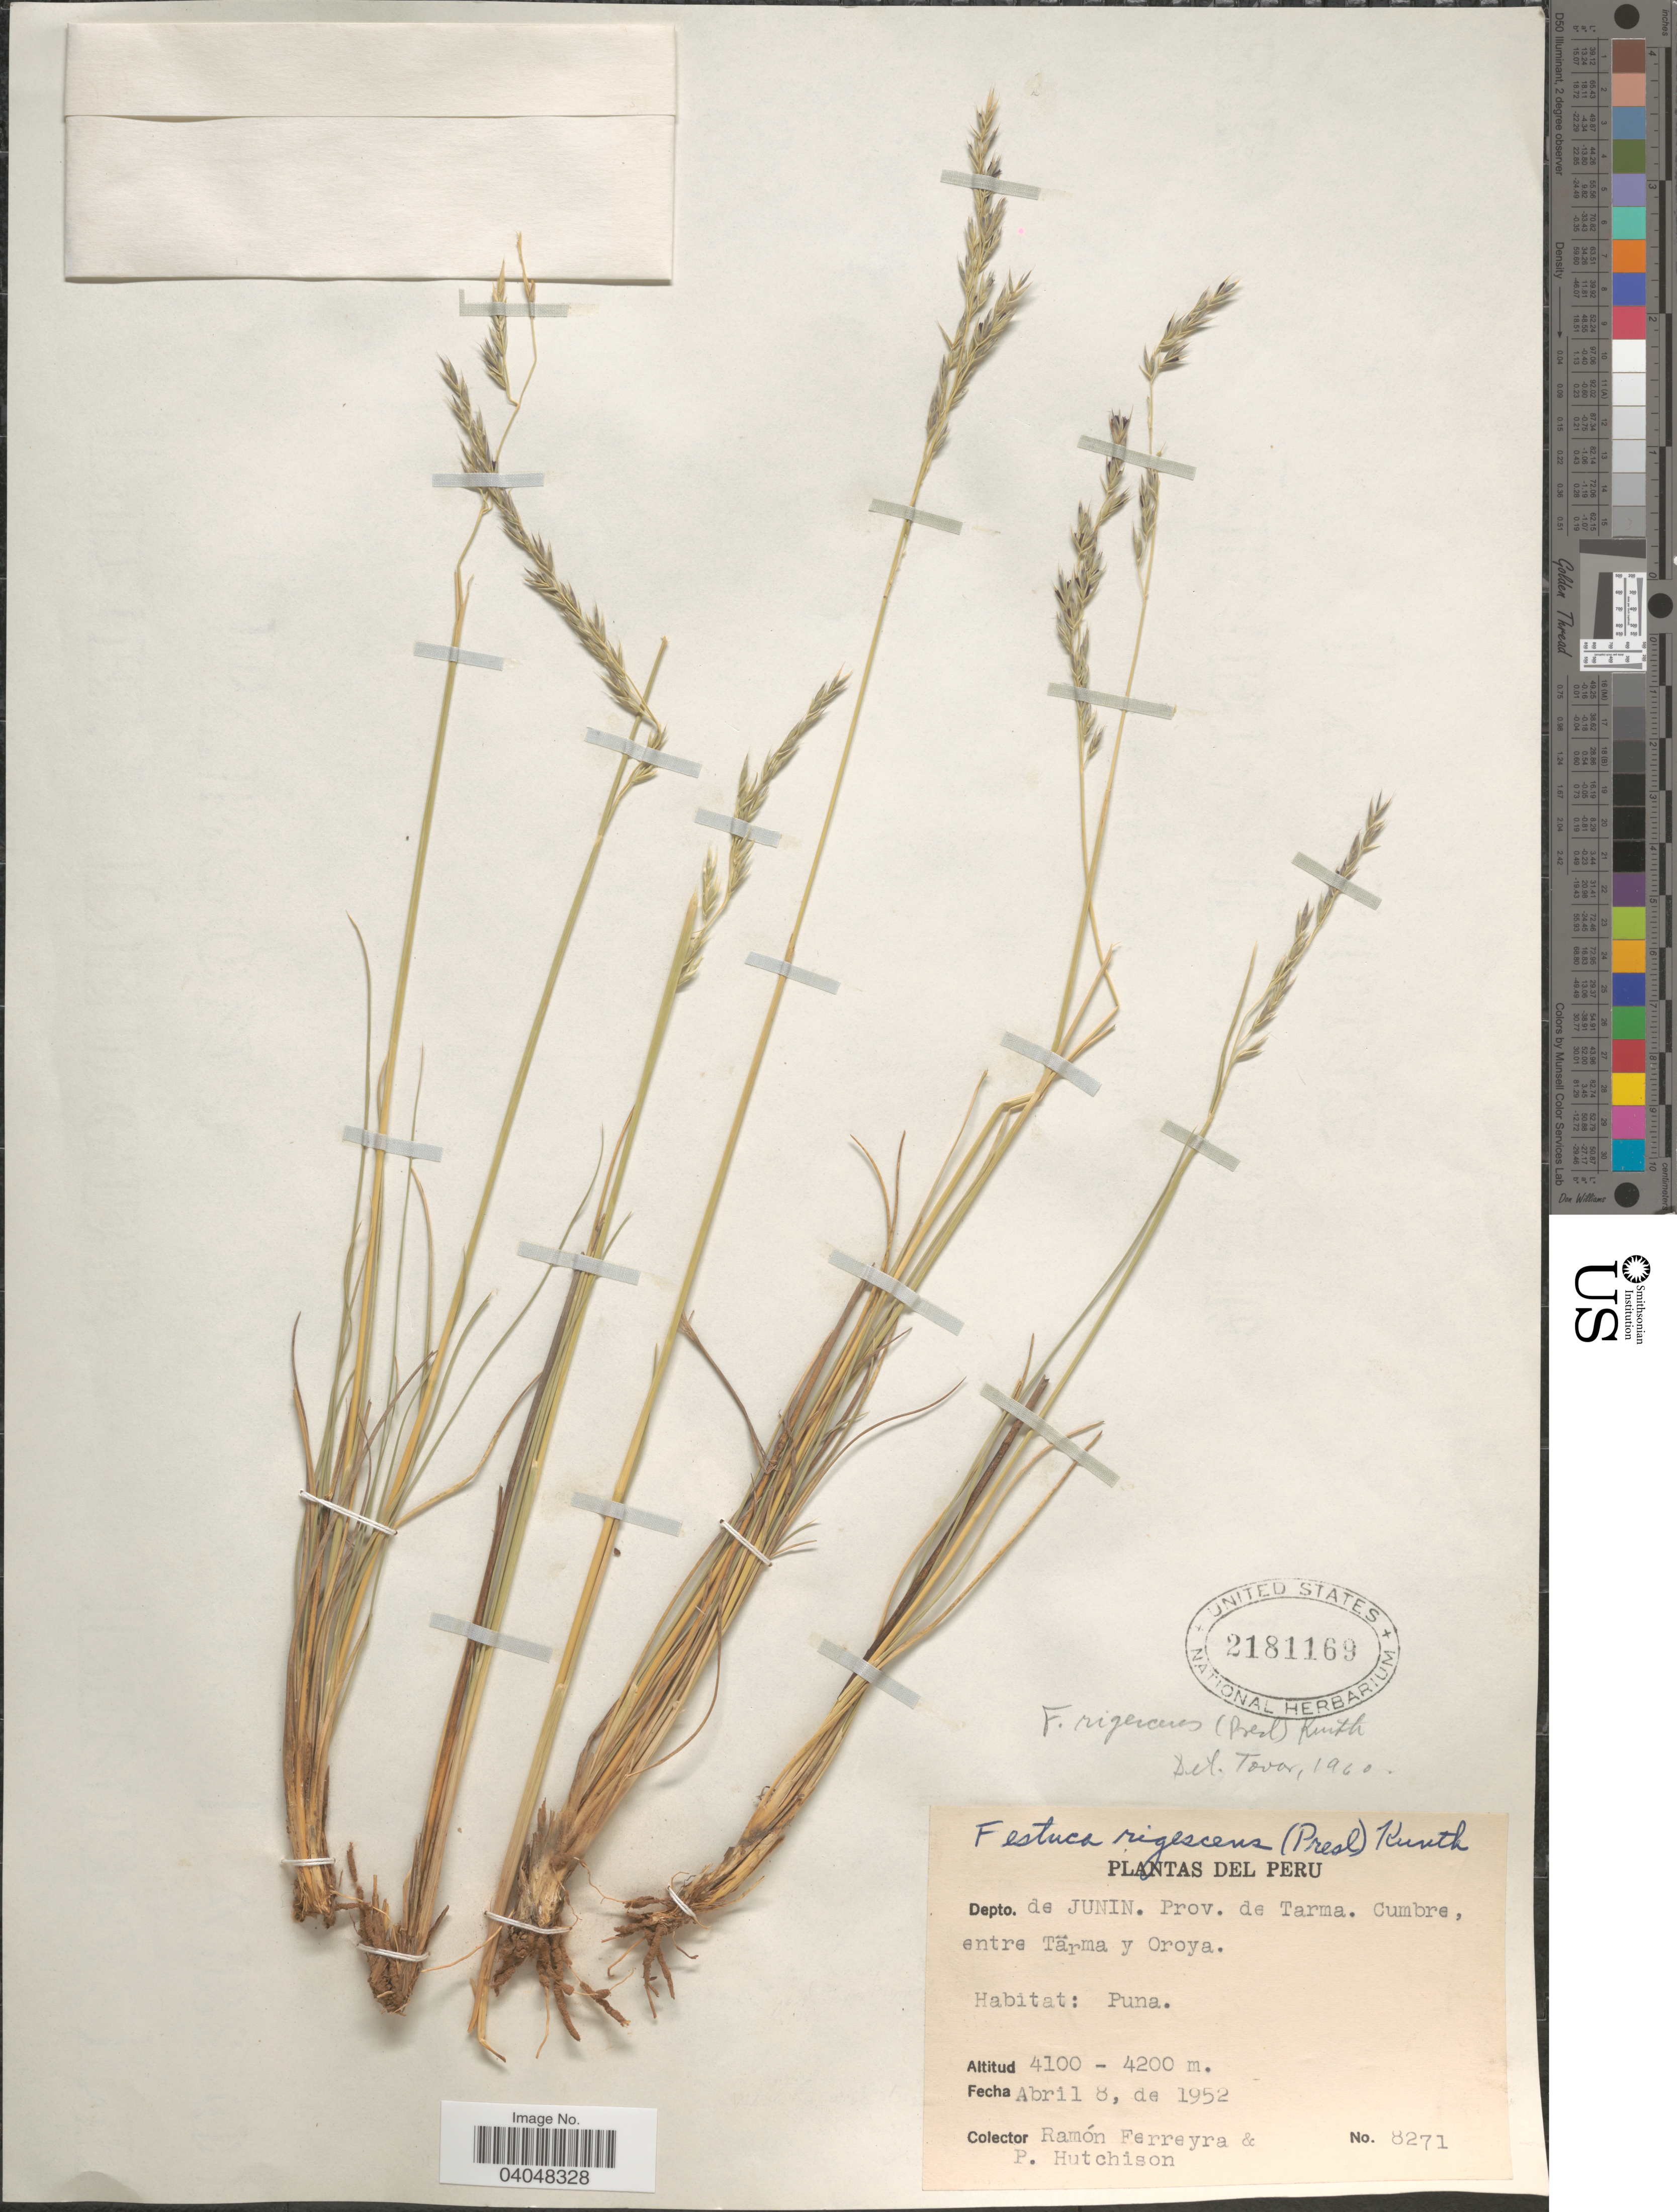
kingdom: Plantae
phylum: Tracheophyta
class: Liliopsida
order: Poales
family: Poaceae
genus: Festuca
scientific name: Festuca rigescens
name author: (J. Presl) Kunth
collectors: R. A. Ferreyra & P. C. Hutchison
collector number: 8271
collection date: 1952-04-08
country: Peru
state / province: Junín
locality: Depto. de Junin. Prov. de Tarma. Cumbre, entre Tarma y Oroya.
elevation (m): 4100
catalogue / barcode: US 2181169